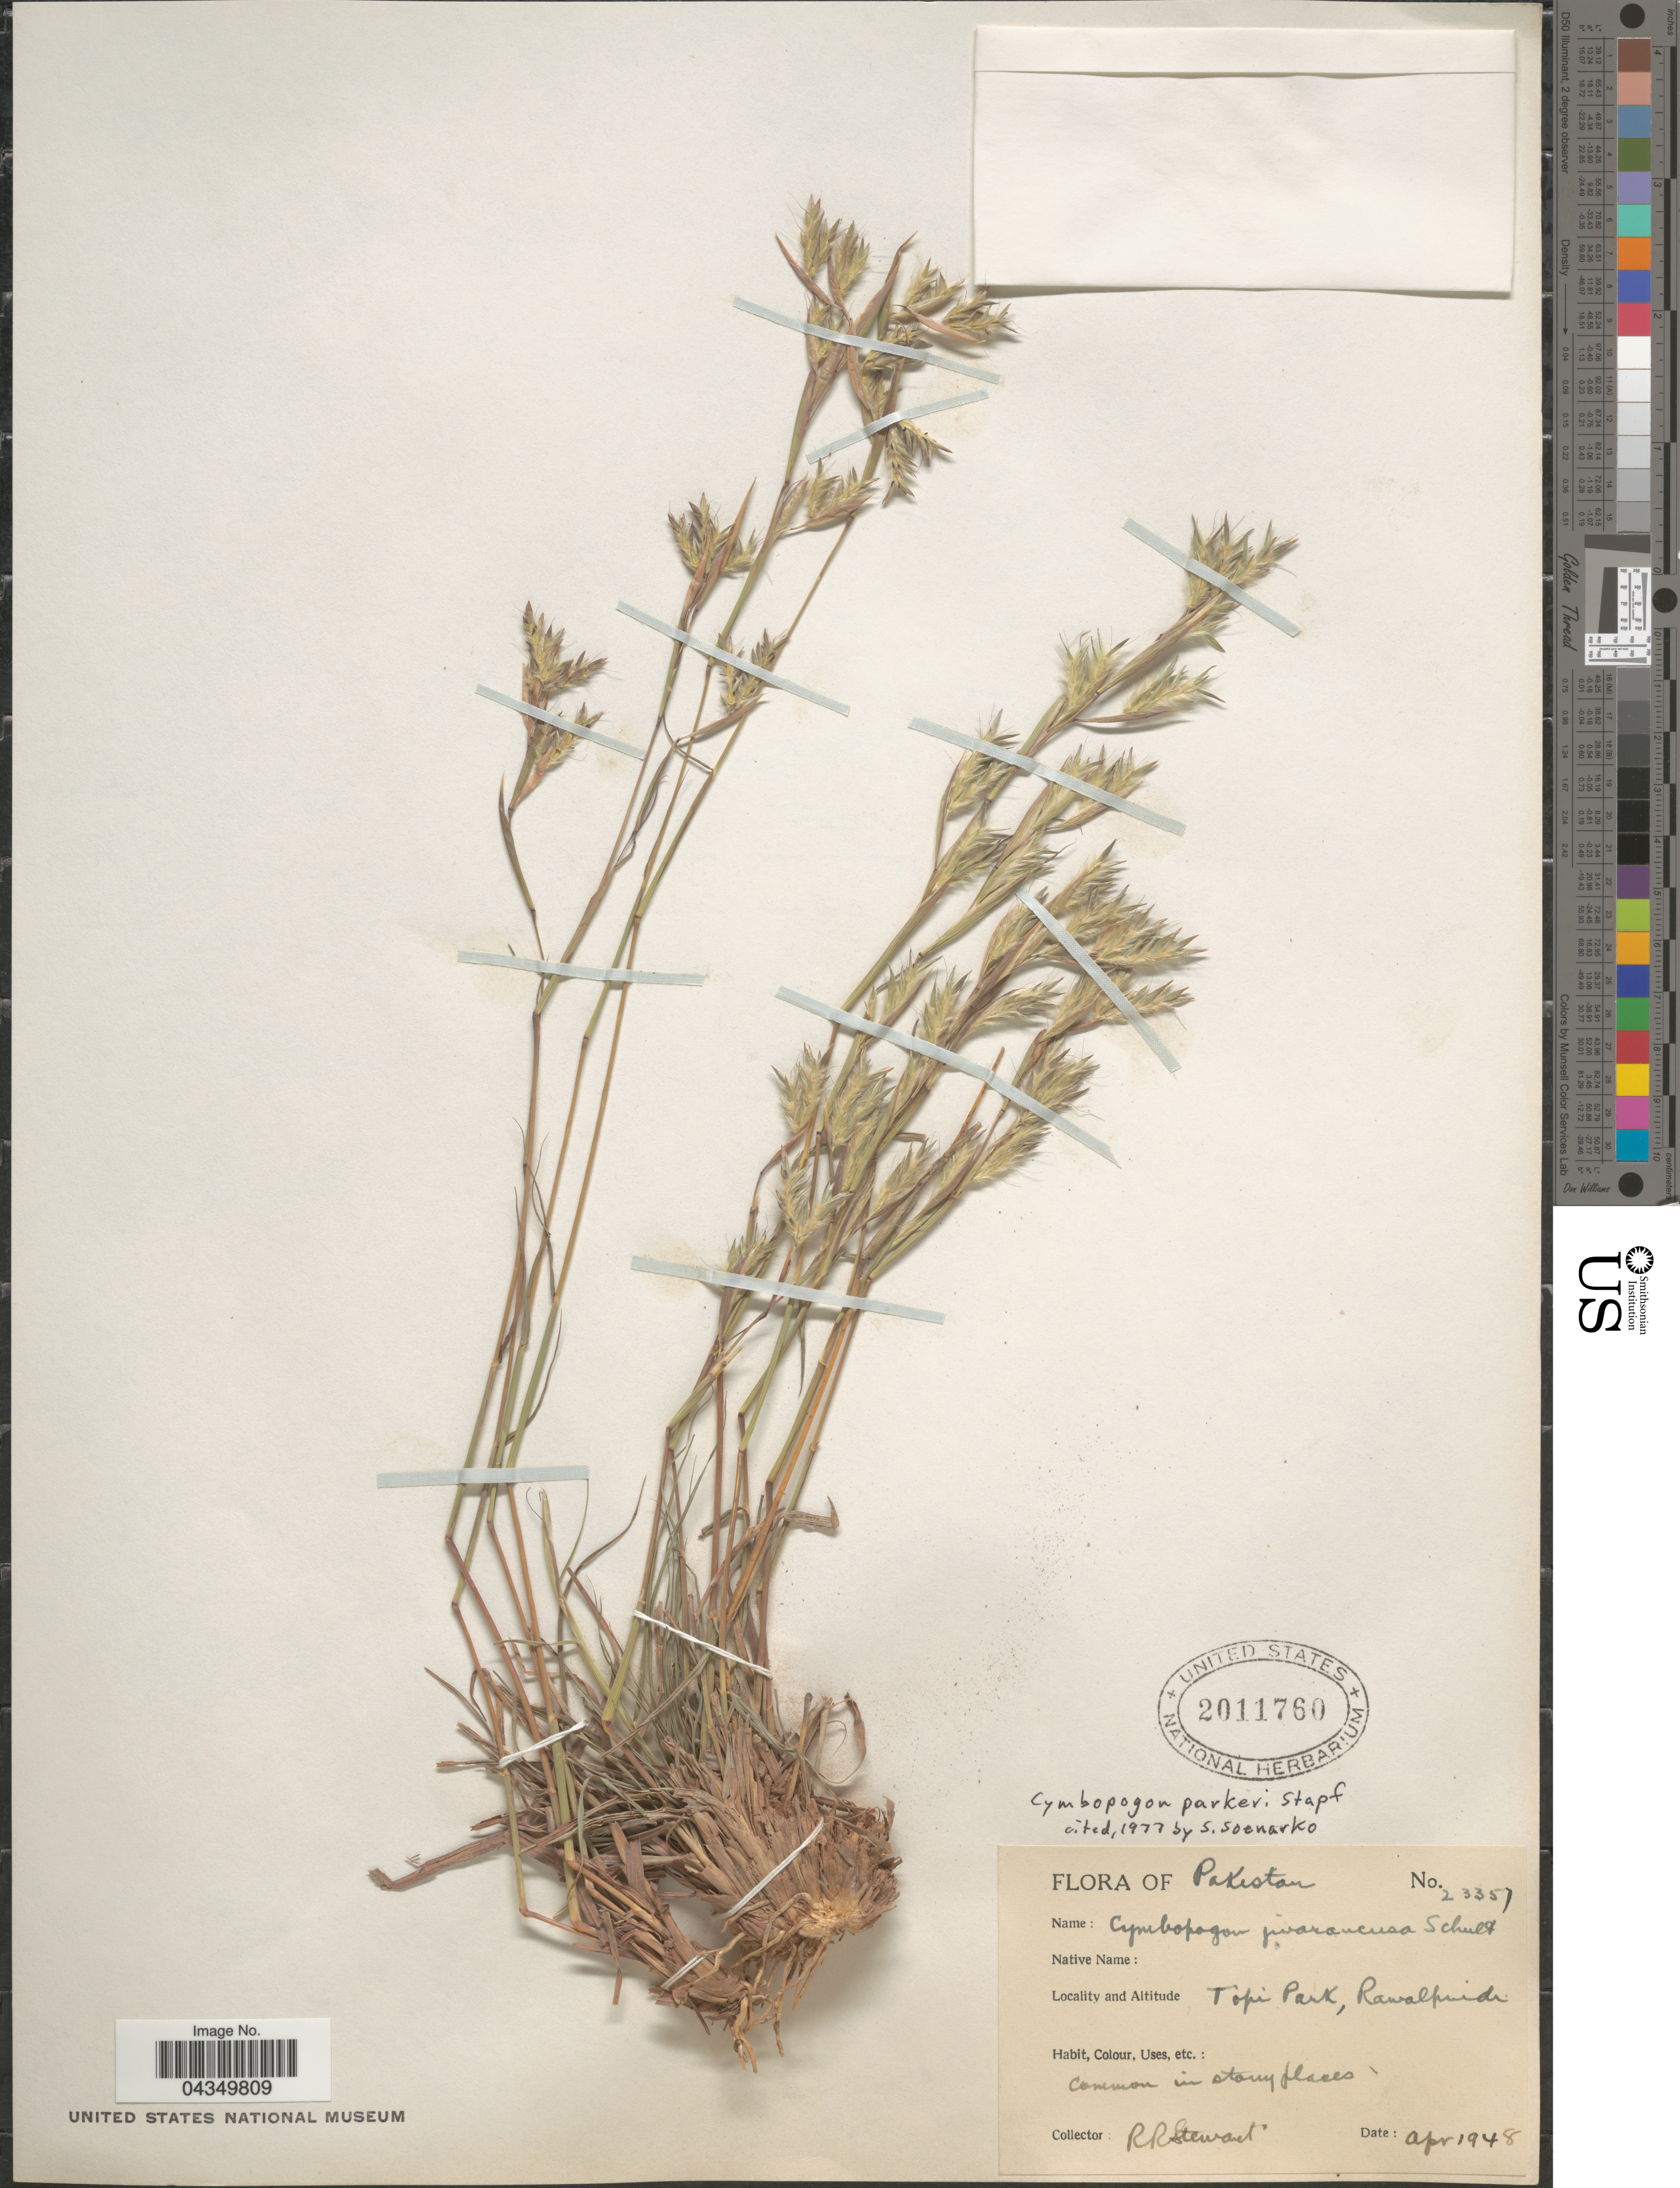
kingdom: Plantae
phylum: Tracheophyta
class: Liliopsida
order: Poales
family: Poaceae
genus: Cymbopogon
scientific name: Cymbopogon commutatus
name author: (Steud.) Stapf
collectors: R. Stewart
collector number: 23357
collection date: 1948-04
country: Pakistan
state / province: Punjab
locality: Topi Park, Rawalpindi.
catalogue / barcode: US 2011760